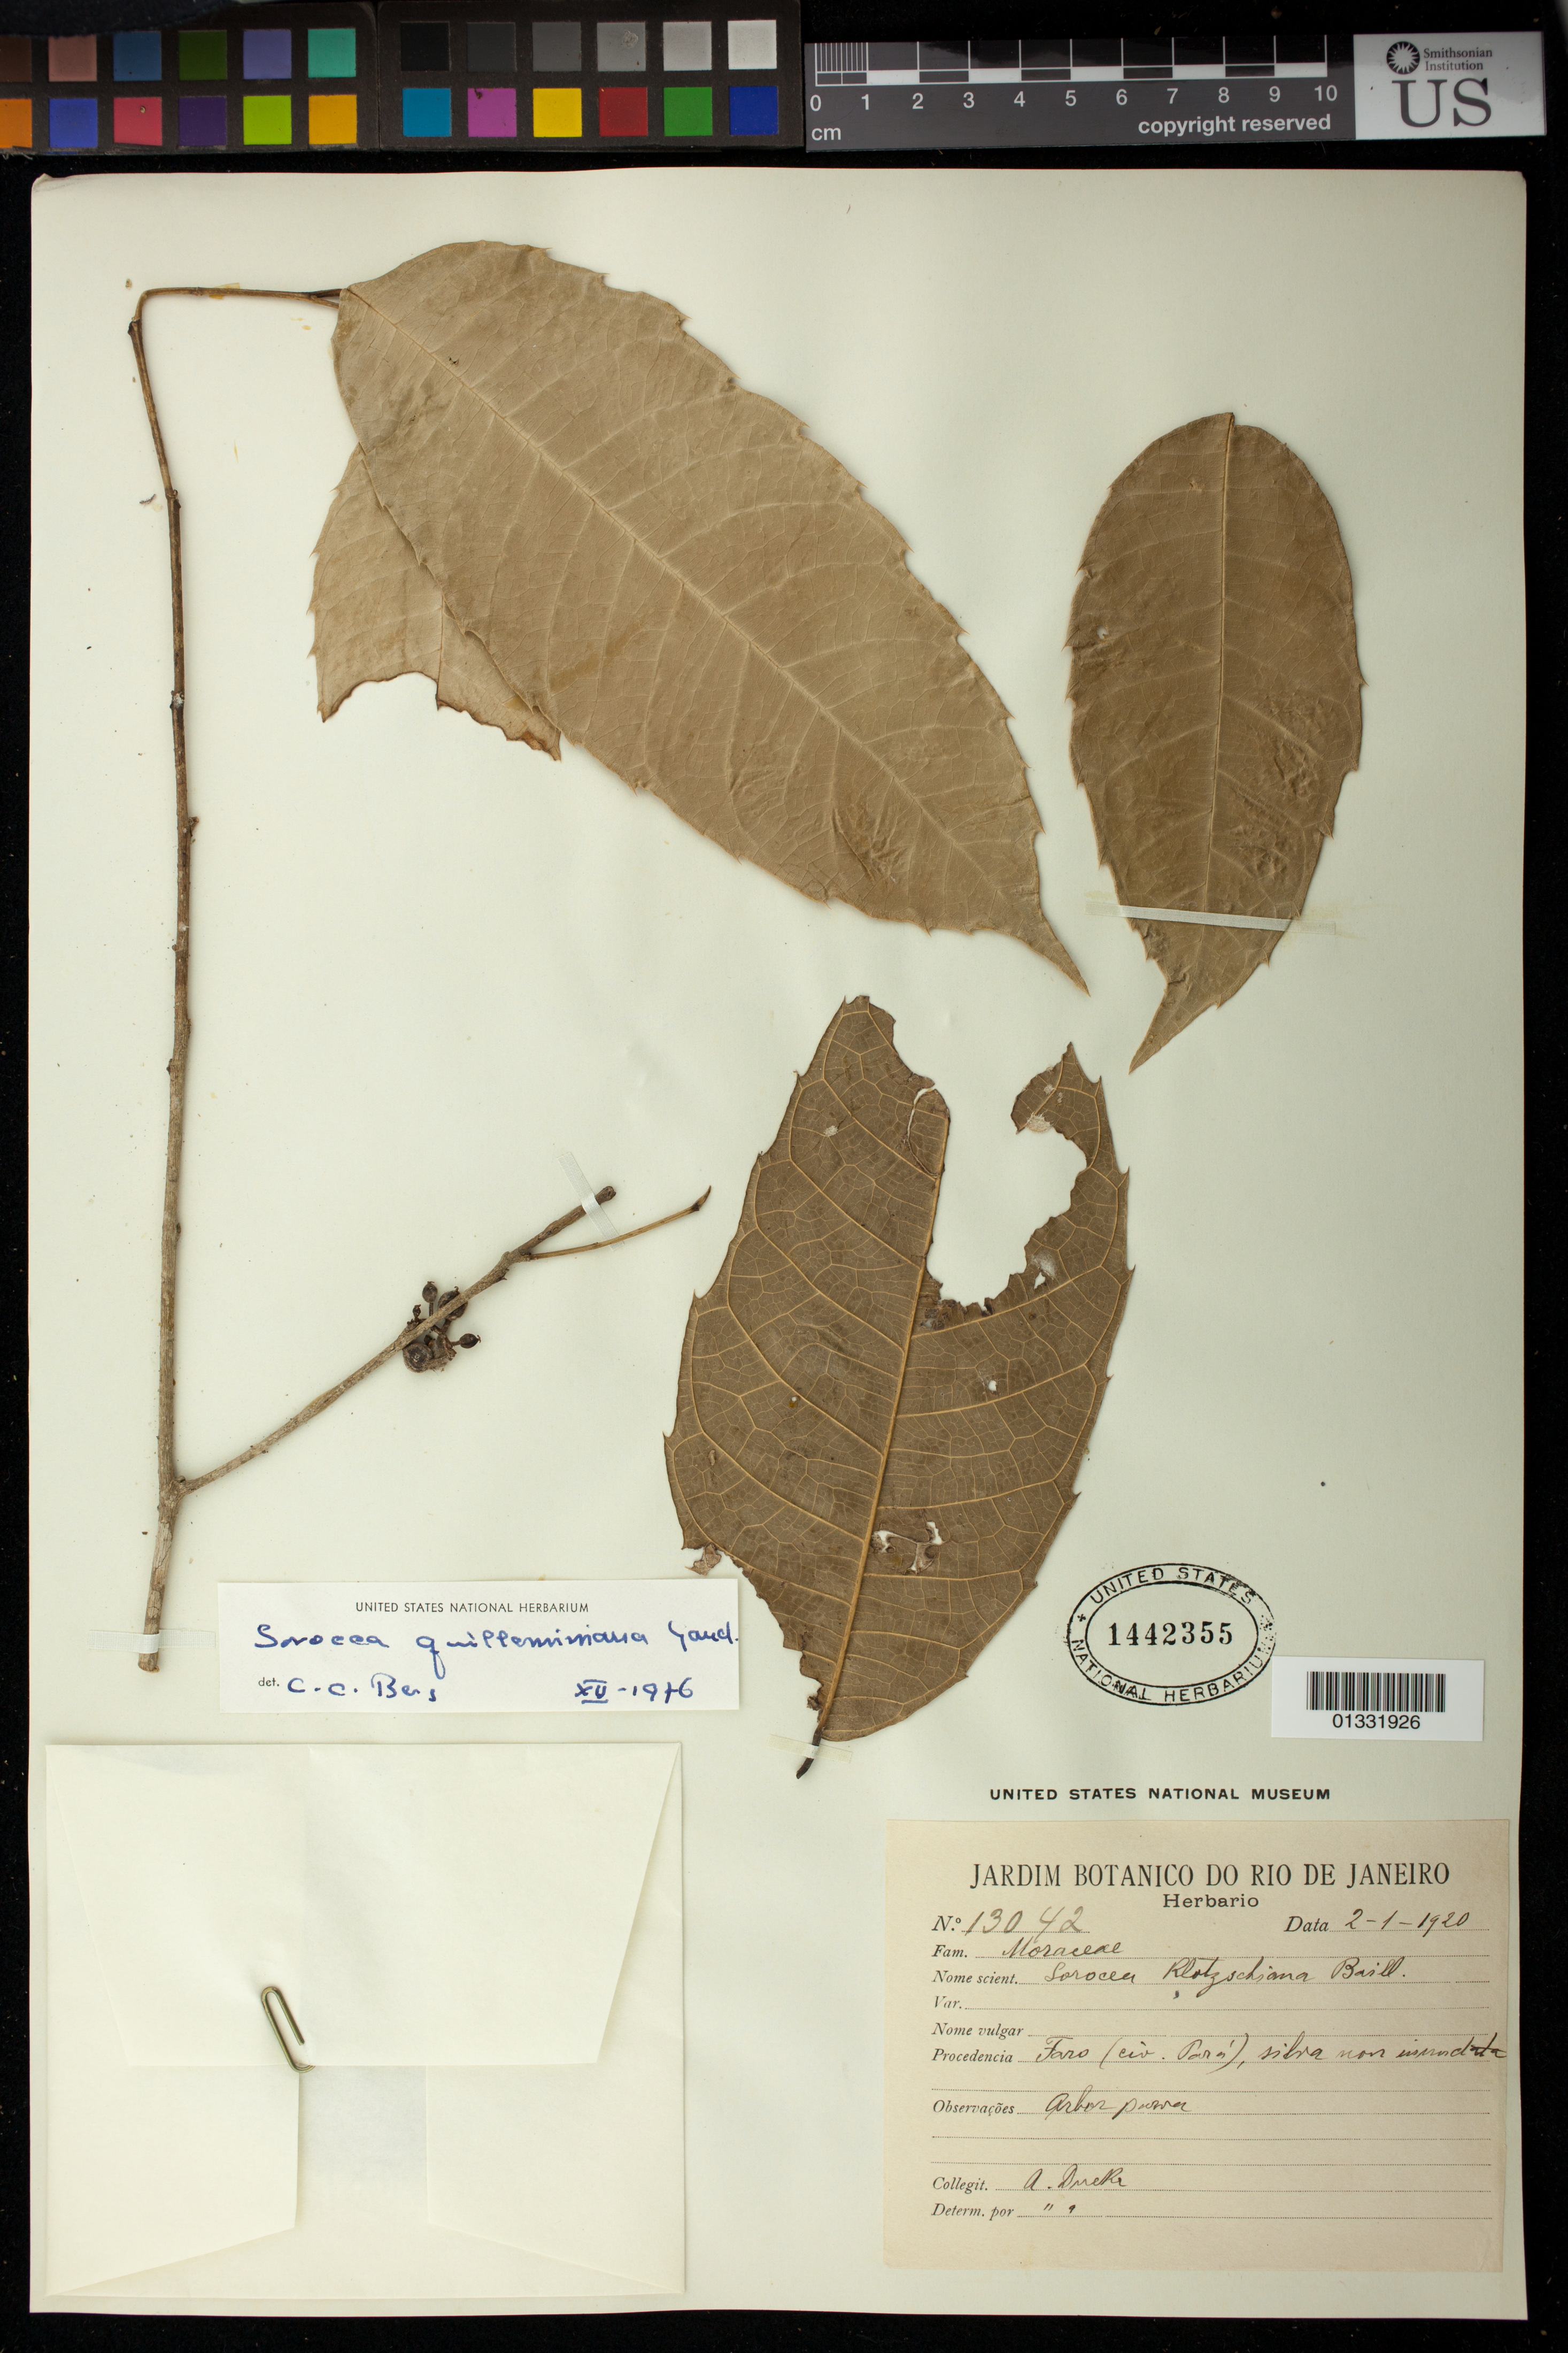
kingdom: Plantae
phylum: Tracheophyta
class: Magnoliopsida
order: Rosales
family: Moraceae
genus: Sorocea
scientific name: Sorocea guilleminiana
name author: Gaudich.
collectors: A. Ducke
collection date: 1920-01-02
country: Brazil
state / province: Pará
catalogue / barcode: US 1442355